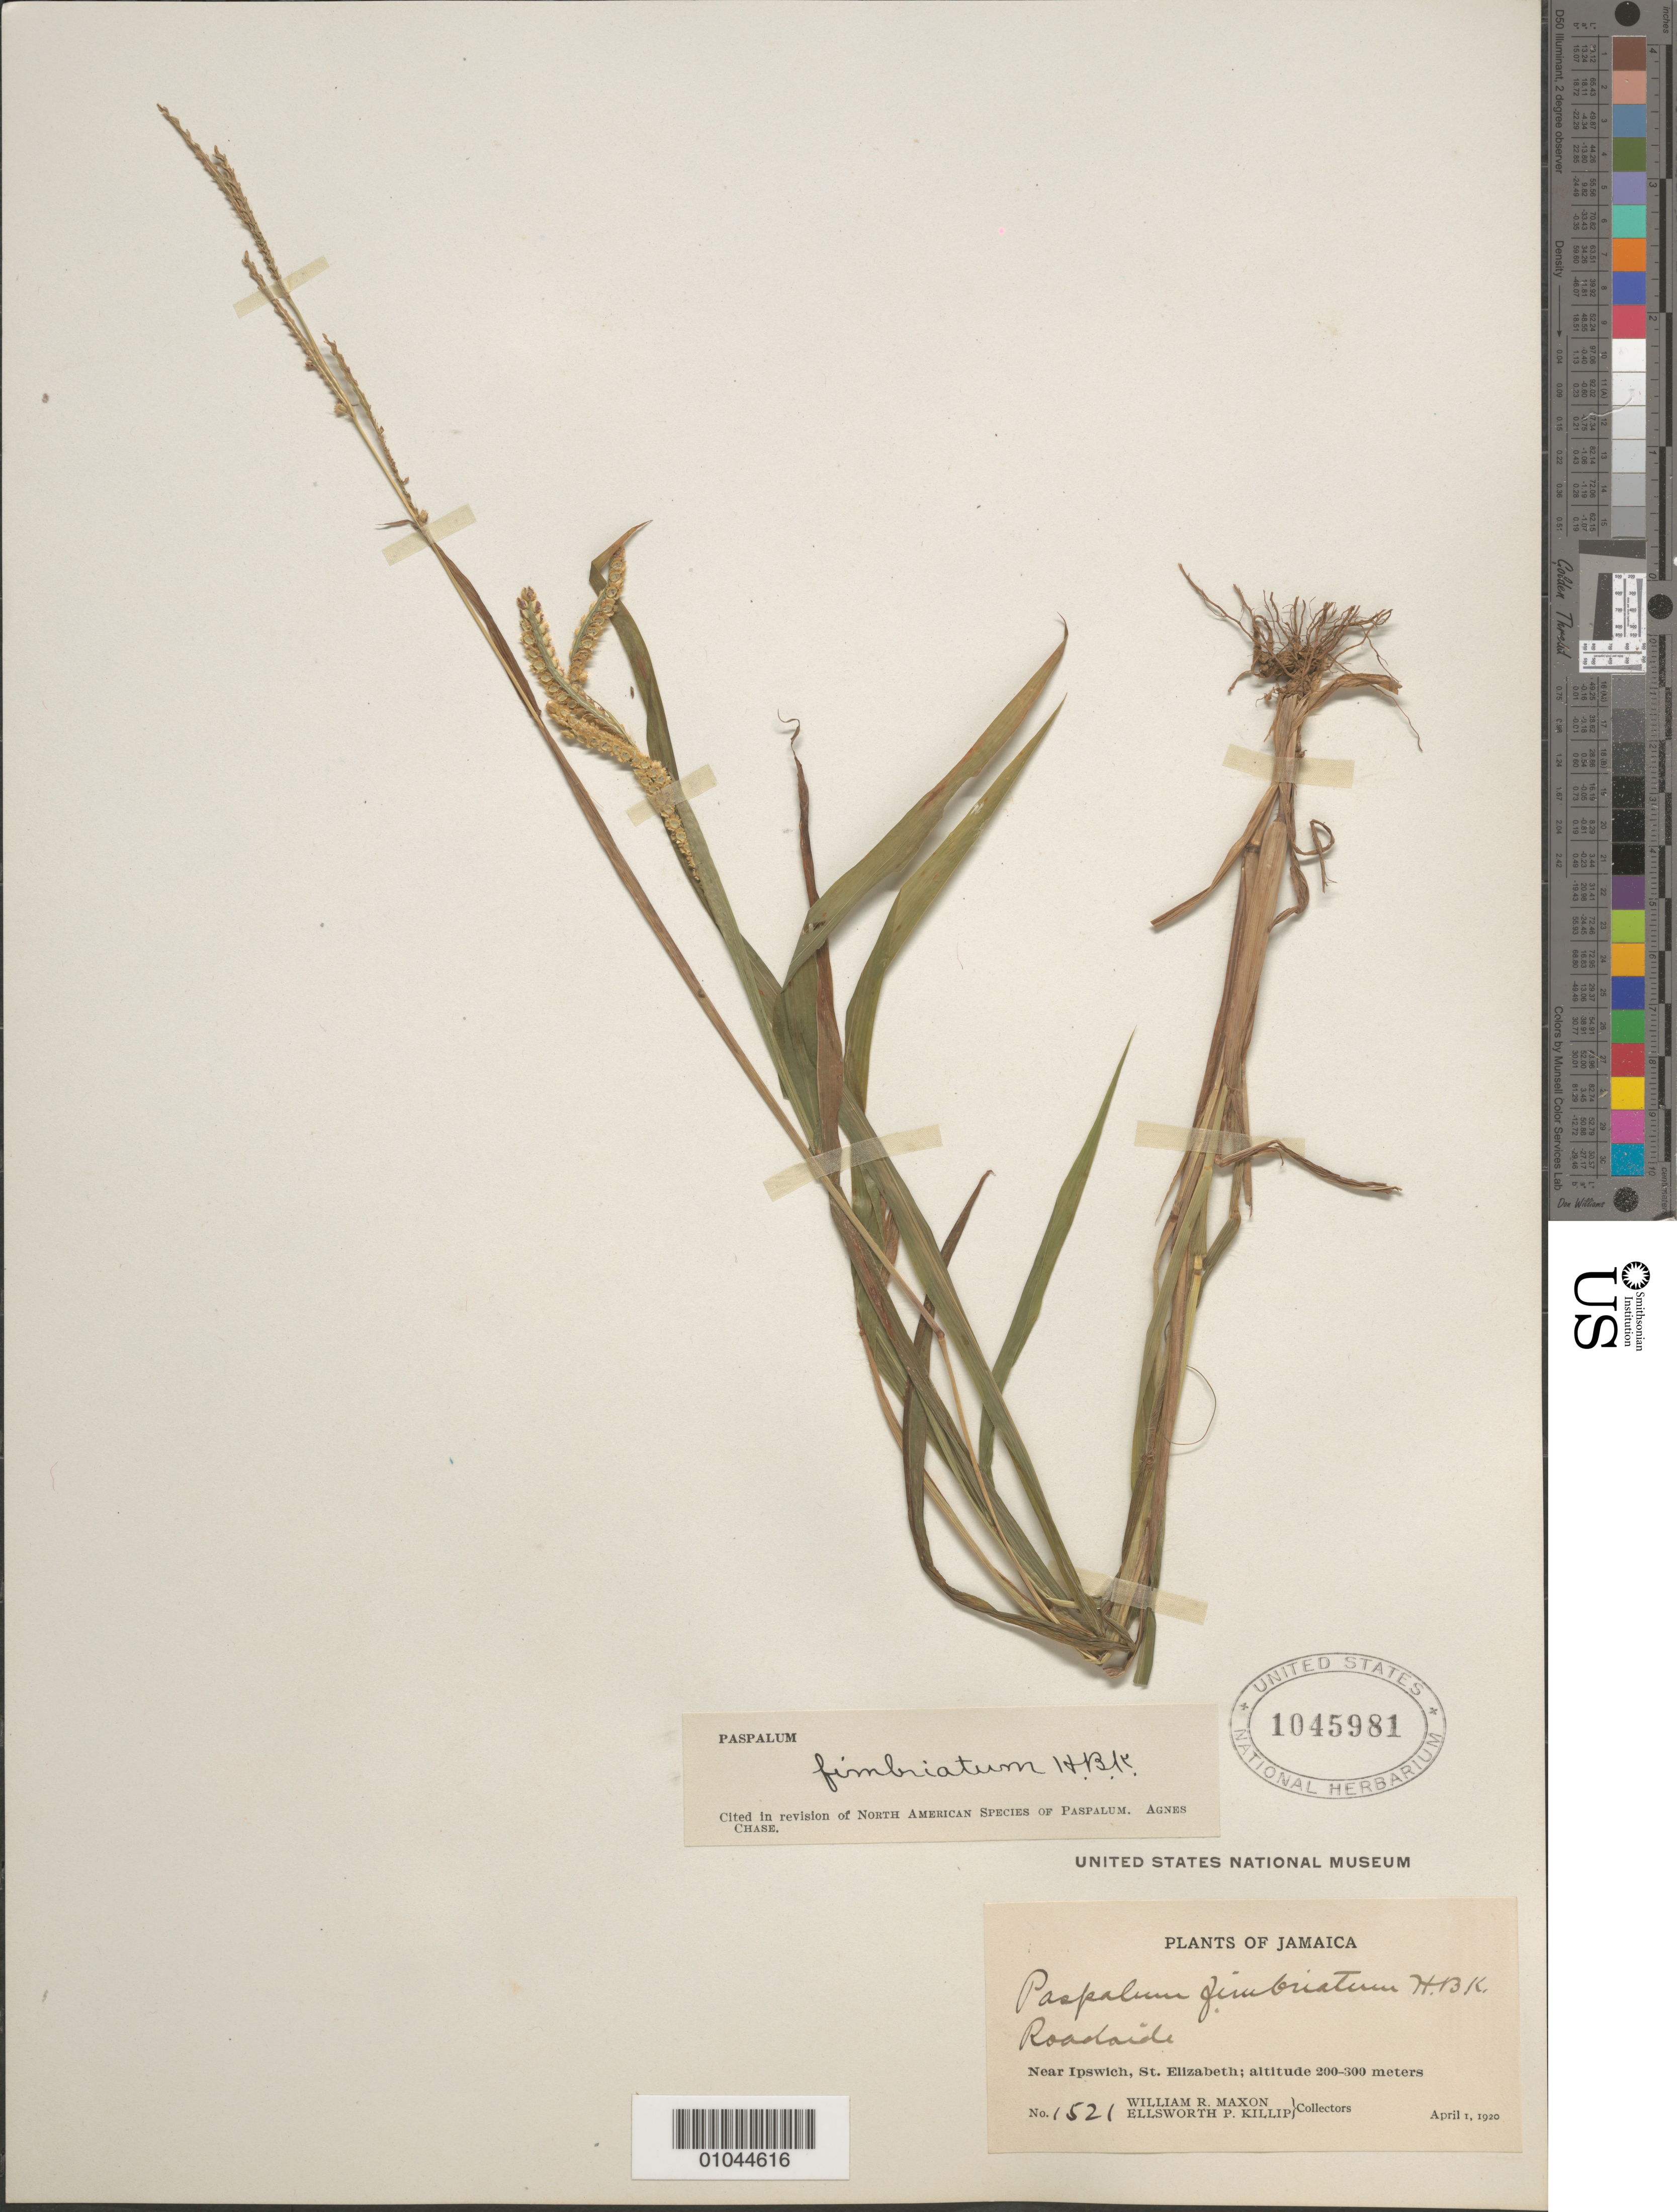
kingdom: Plantae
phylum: Tracheophyta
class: Liliopsida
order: Poales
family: Poaceae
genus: Paspalum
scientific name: Paspalum fimbriatum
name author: Kunth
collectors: W. R. Maxon & E. P. Killip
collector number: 1521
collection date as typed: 01 Apr 1920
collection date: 1920-04-01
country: Jamaica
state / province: Saint Elizabeth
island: Jamaica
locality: Near Ipswich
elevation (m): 200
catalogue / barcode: US 1045981